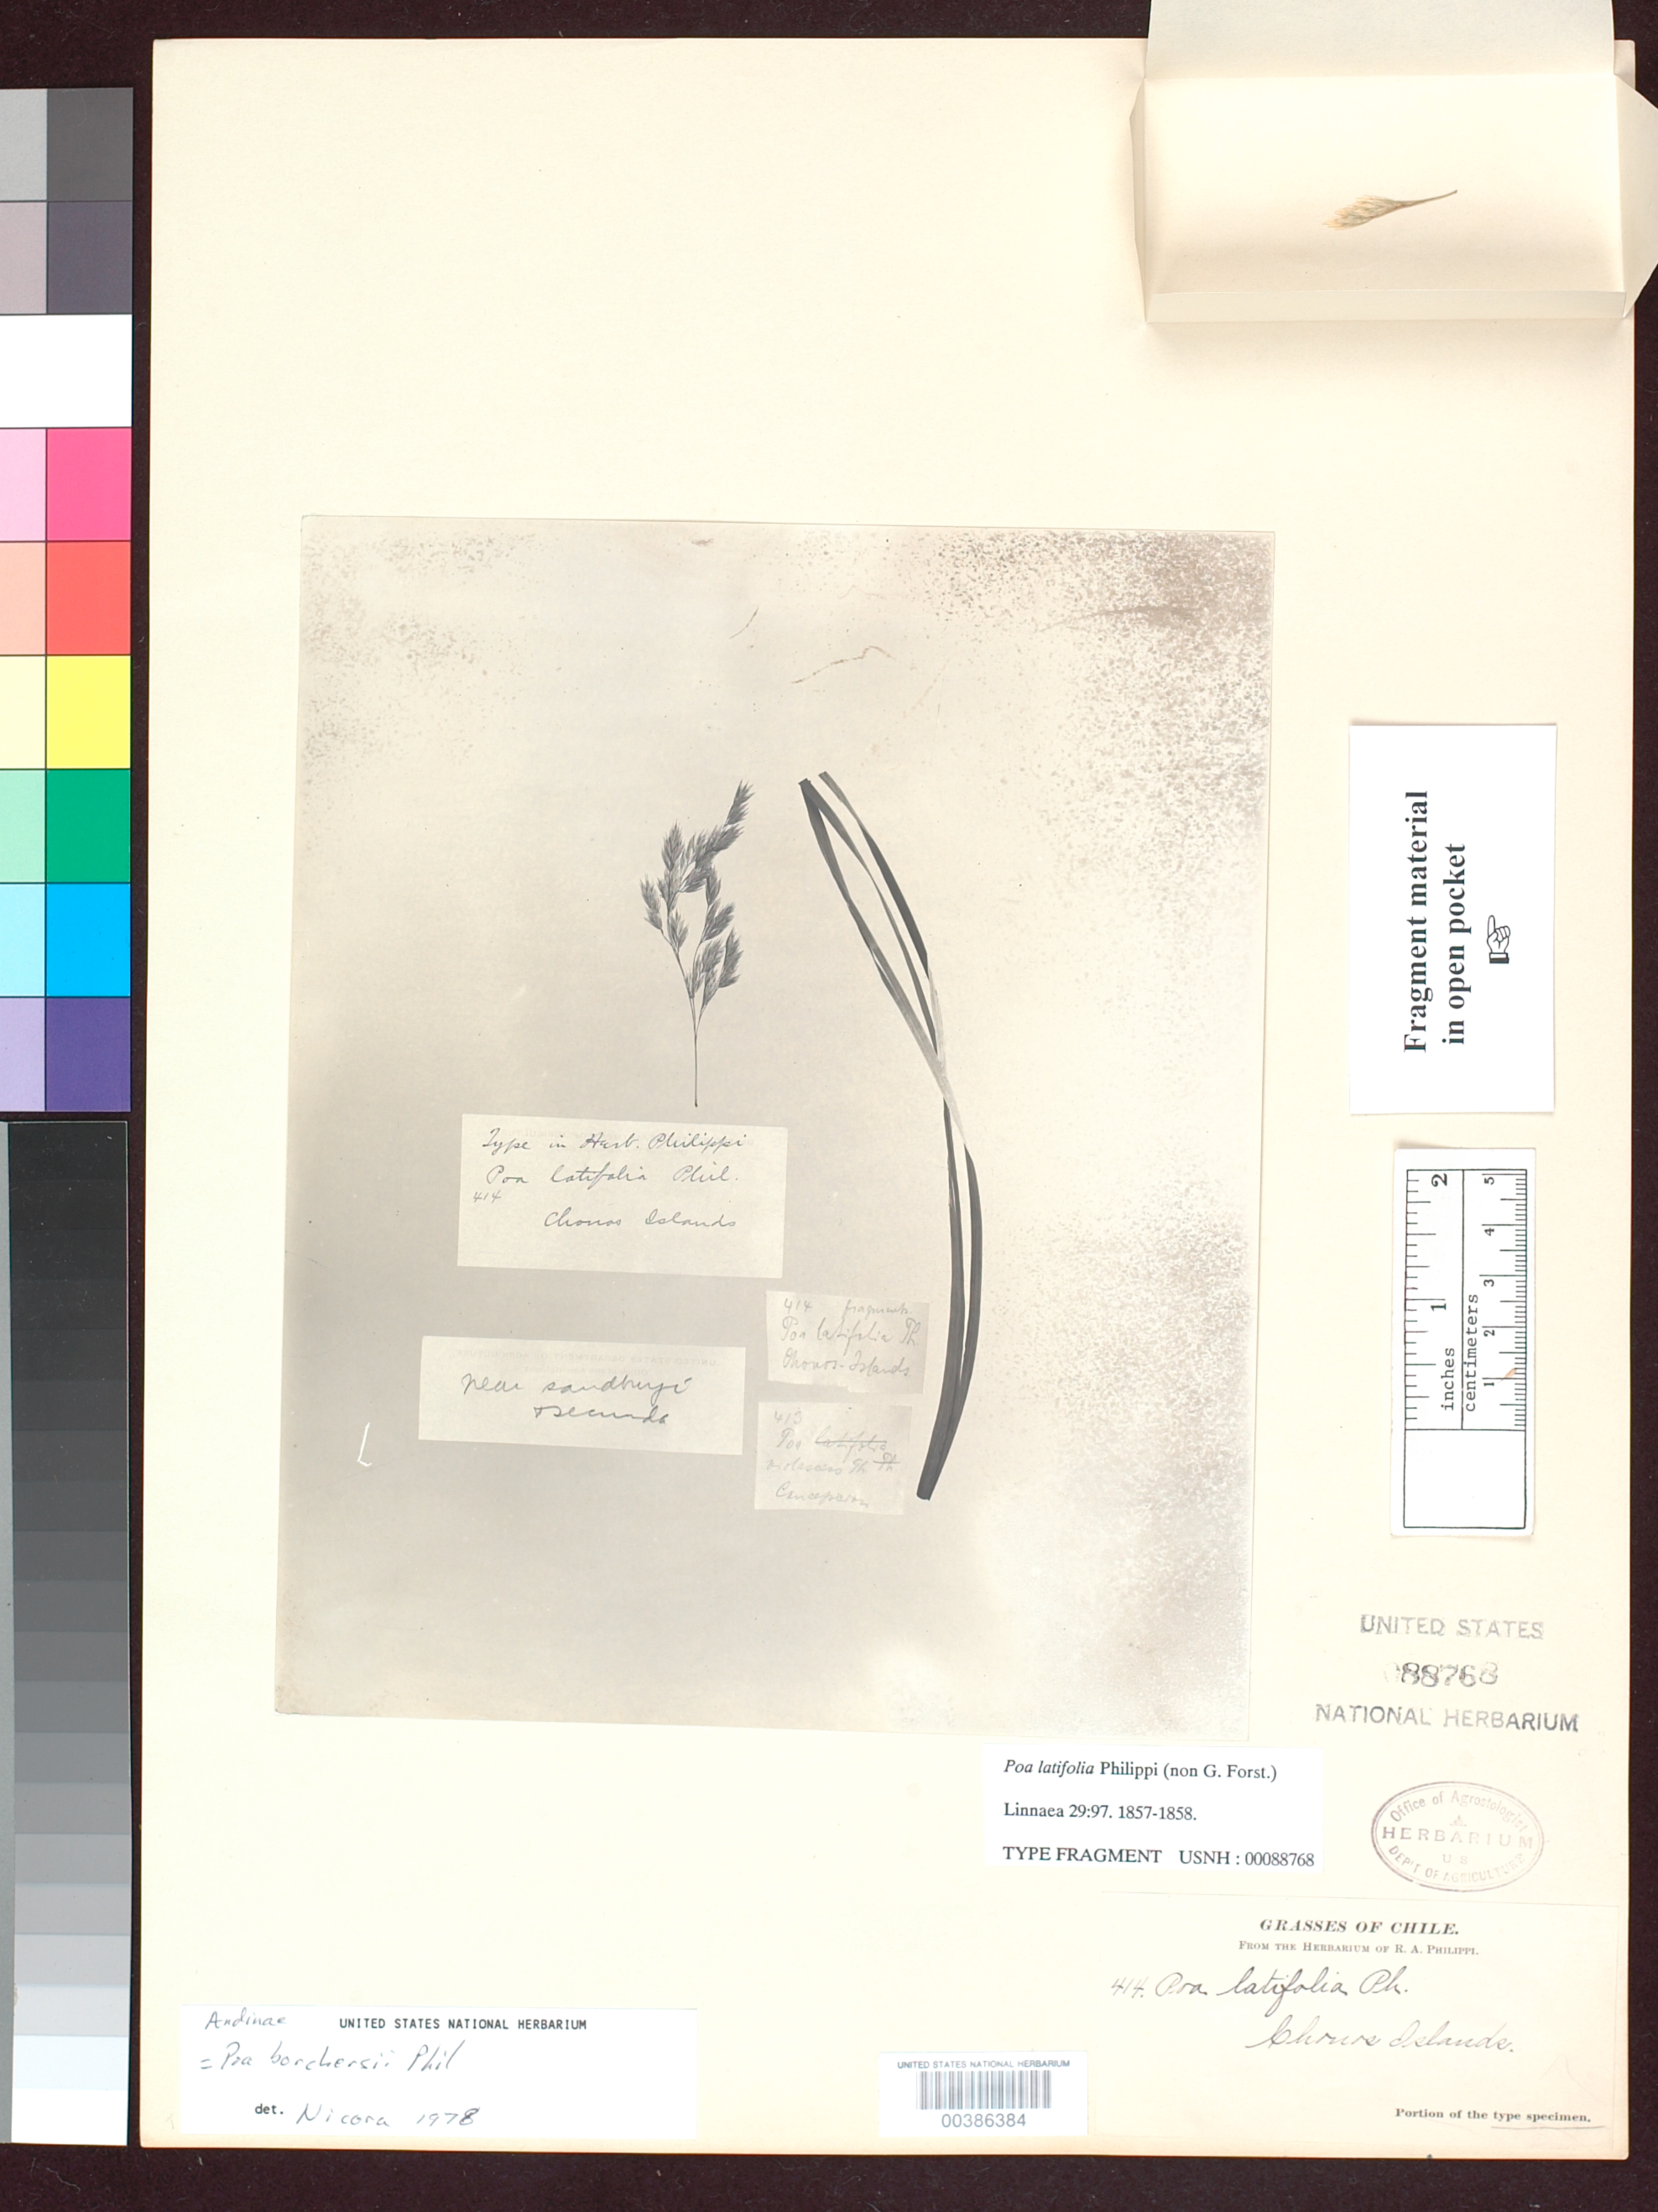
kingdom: Plantae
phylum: Tracheophyta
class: Liliopsida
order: Poales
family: Poaceae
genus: Poa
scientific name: Poa latifolia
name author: Phil.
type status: Type Fragment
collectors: D. Fonk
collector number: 414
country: Chile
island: Chonos Islands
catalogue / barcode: US 88768